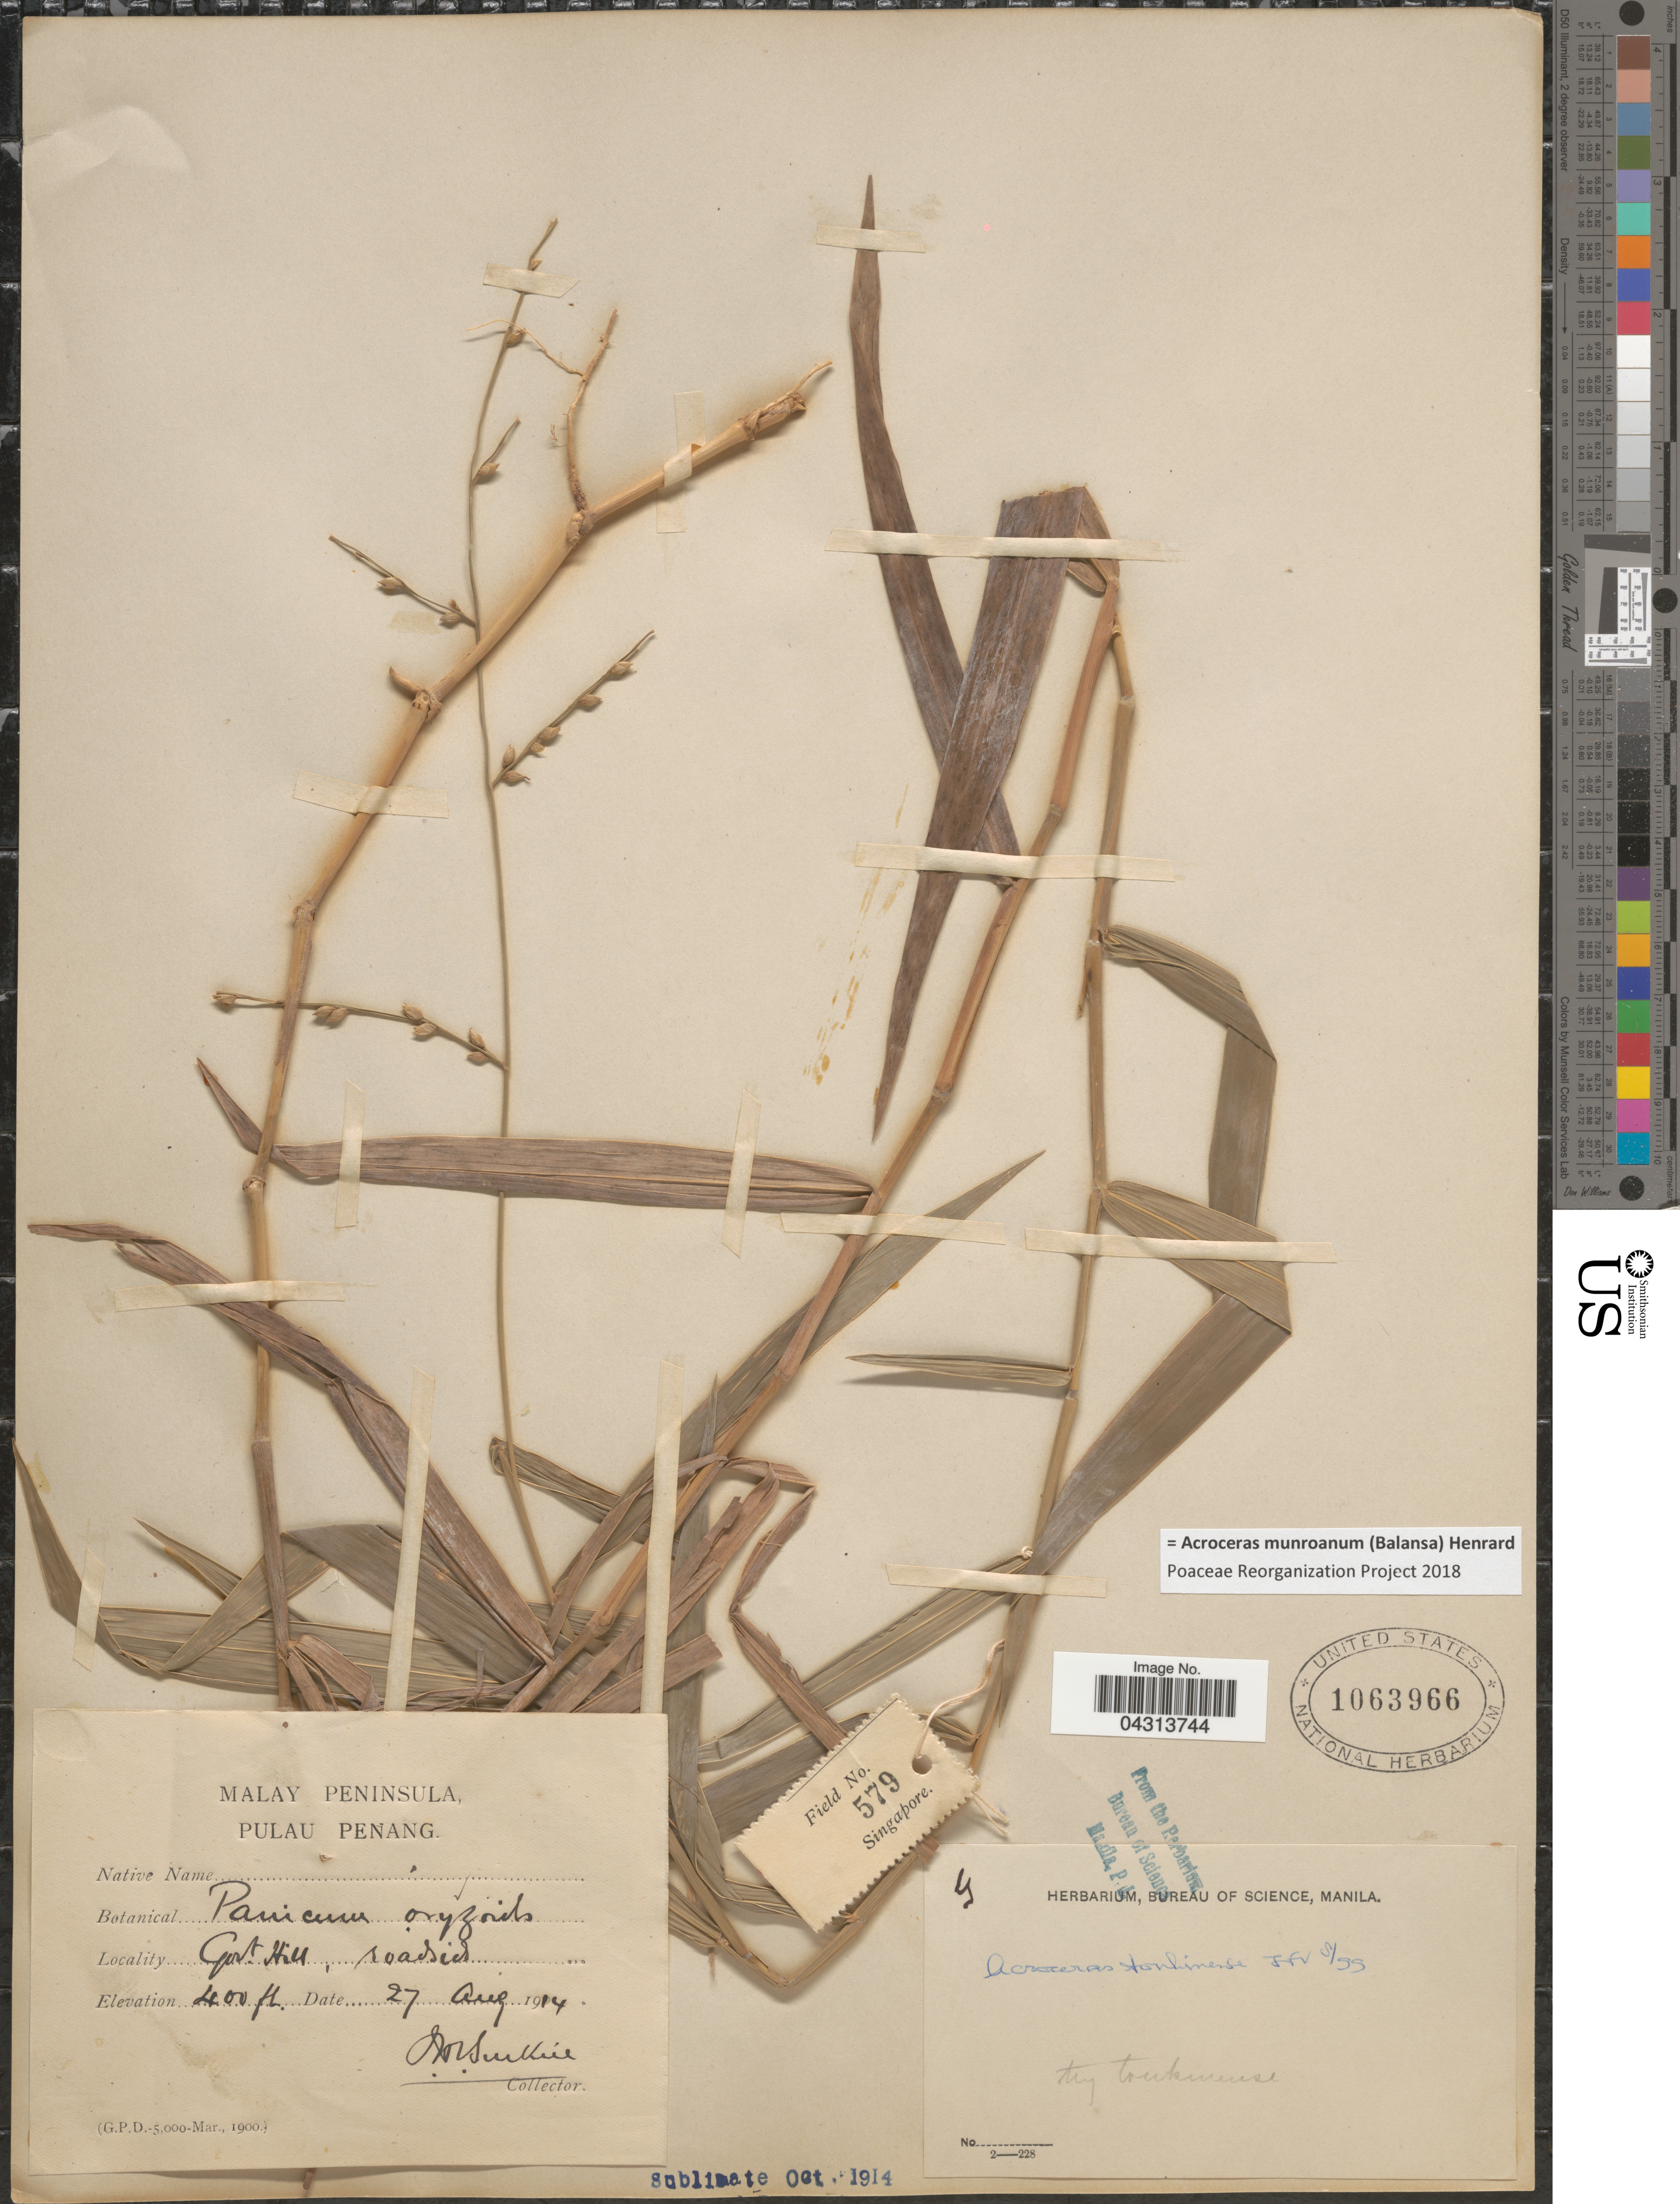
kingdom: Plantae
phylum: Tracheophyta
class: Liliopsida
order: Poales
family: Poaceae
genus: Acroceras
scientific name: Acroceras munroanum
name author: (Steud.) Henr.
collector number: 579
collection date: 1914-08-27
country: Malaysia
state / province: Pinang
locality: Malay Peninsula. Pulau Penang. Gort [interpreted] Hill, roadside.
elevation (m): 122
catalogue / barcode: US 1063966